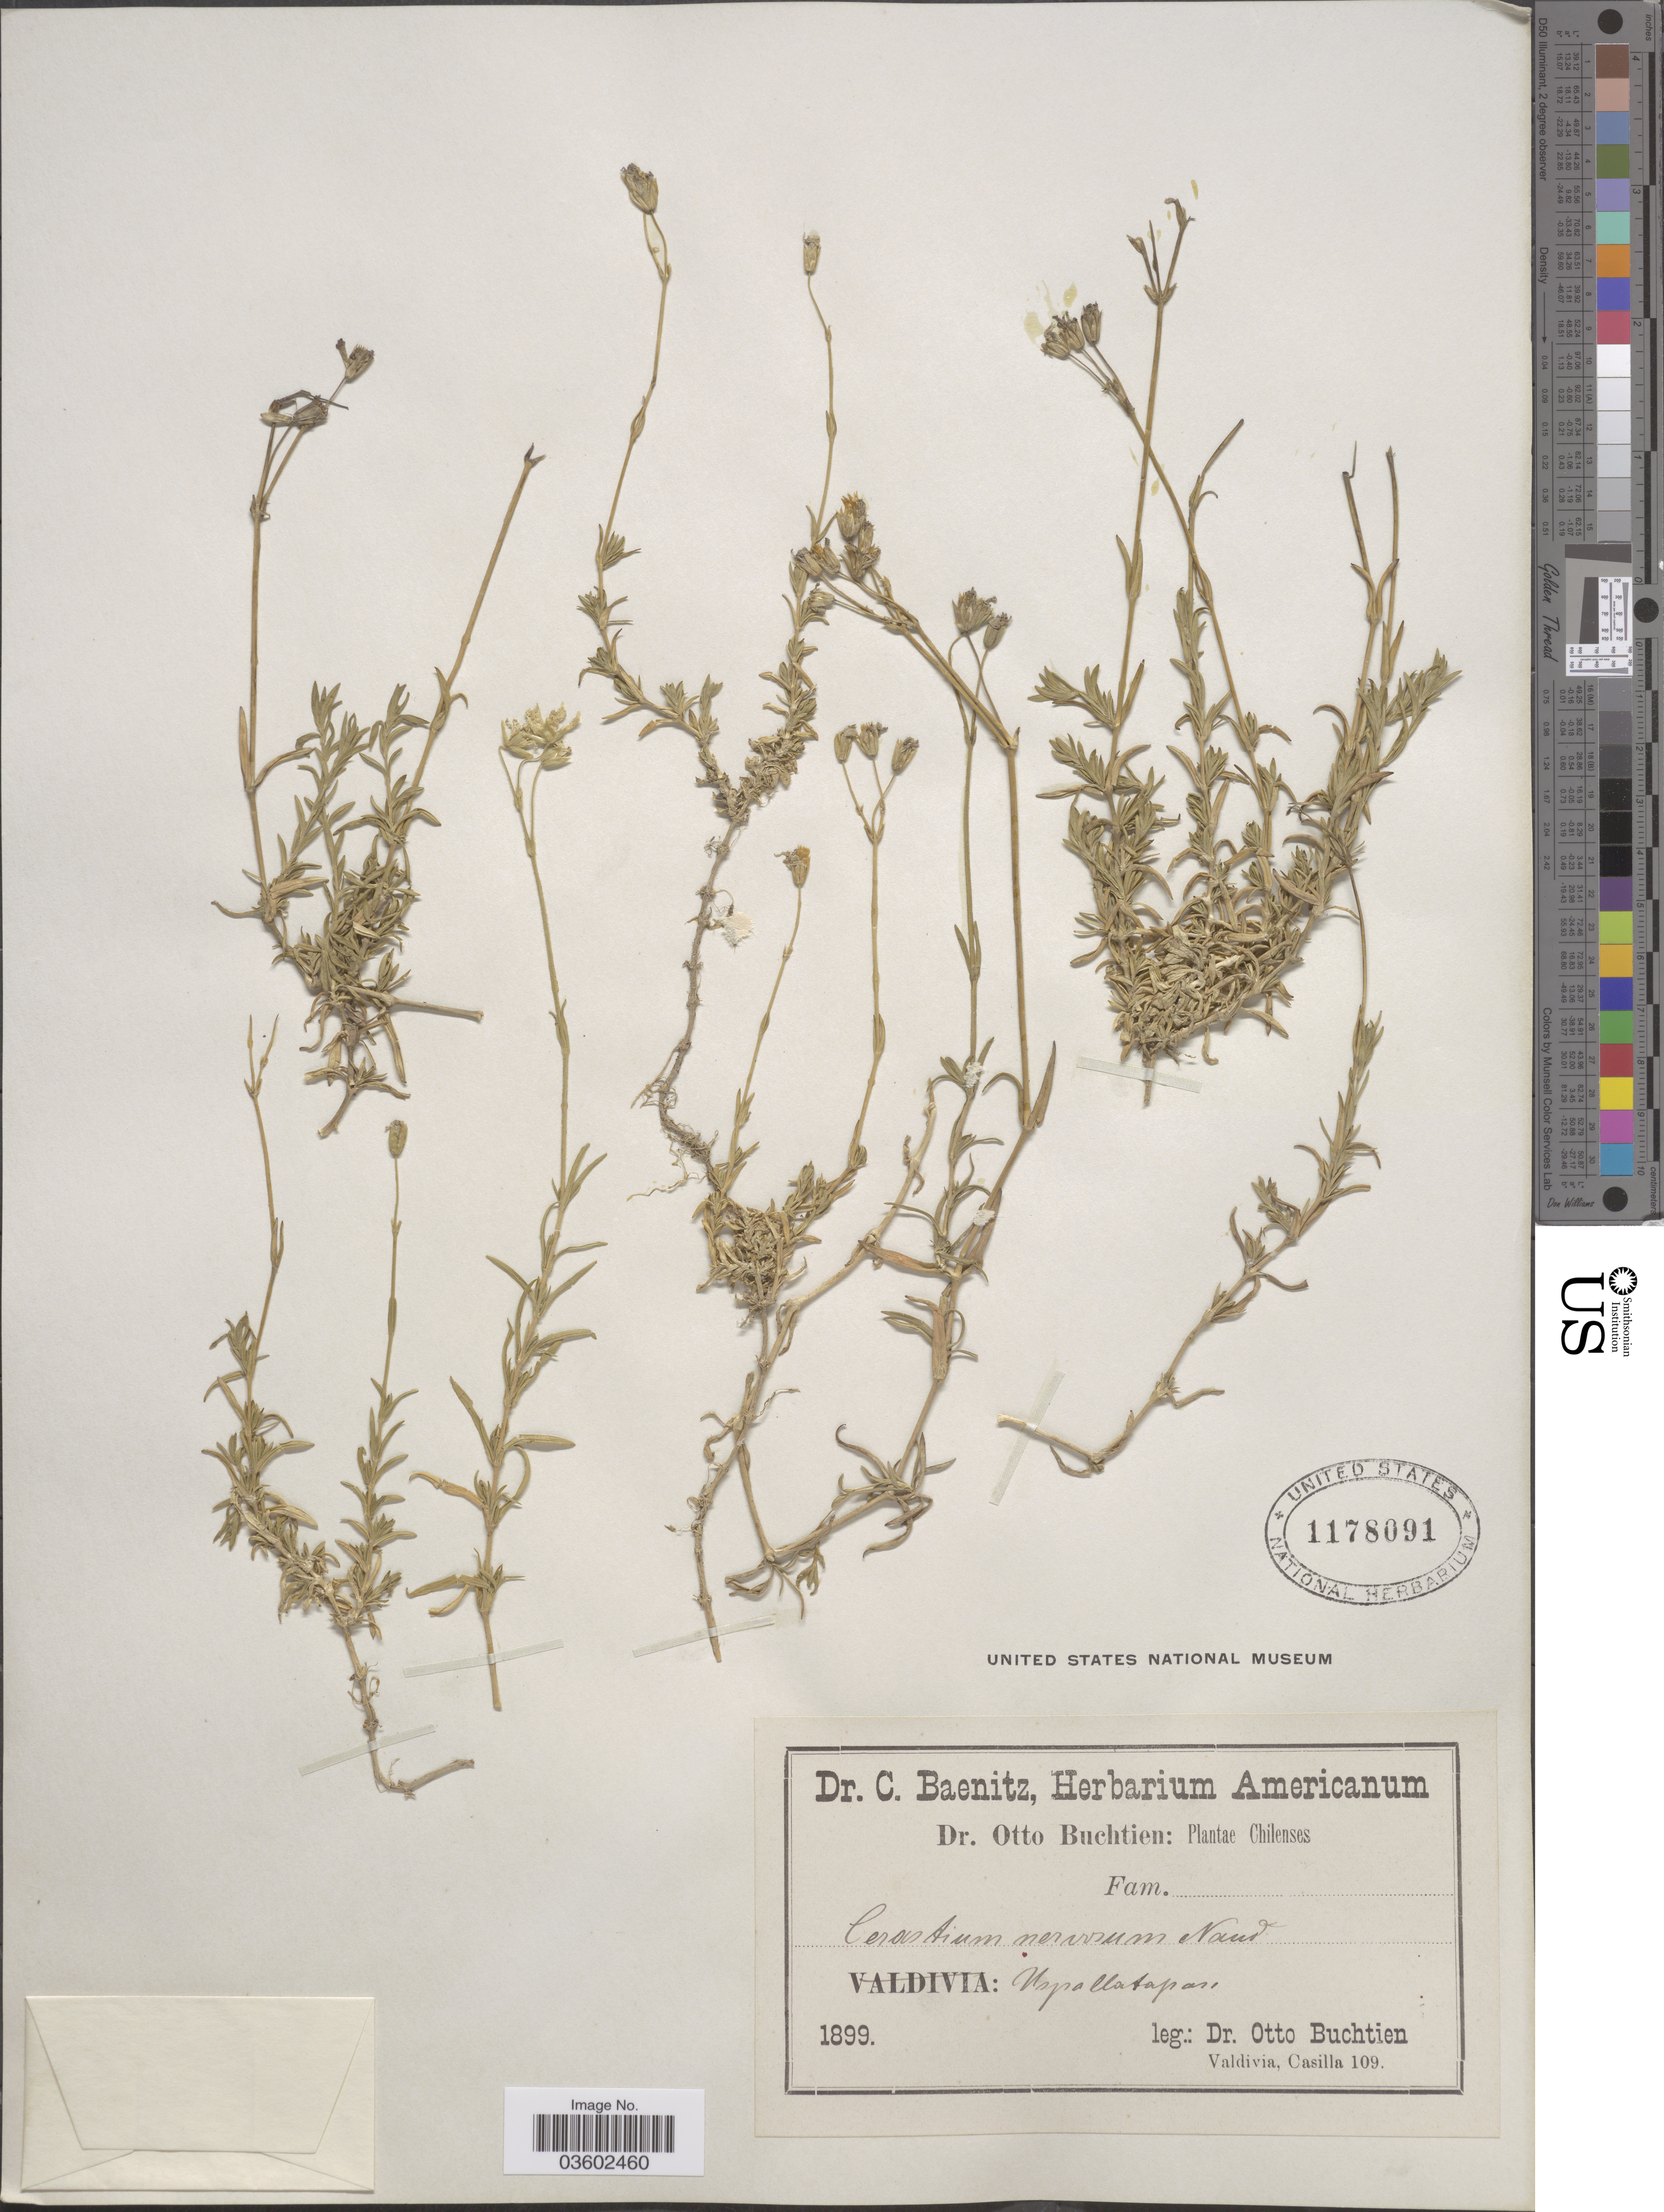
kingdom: Plantae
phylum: Tracheophyta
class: Magnoliopsida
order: Caryophyllales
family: Caryophyllaceae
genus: Cerastium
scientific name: Cerastium arvense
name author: L.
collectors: O. Buchtien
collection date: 1899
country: Chile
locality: Uspallatapass.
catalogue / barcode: US 1178091